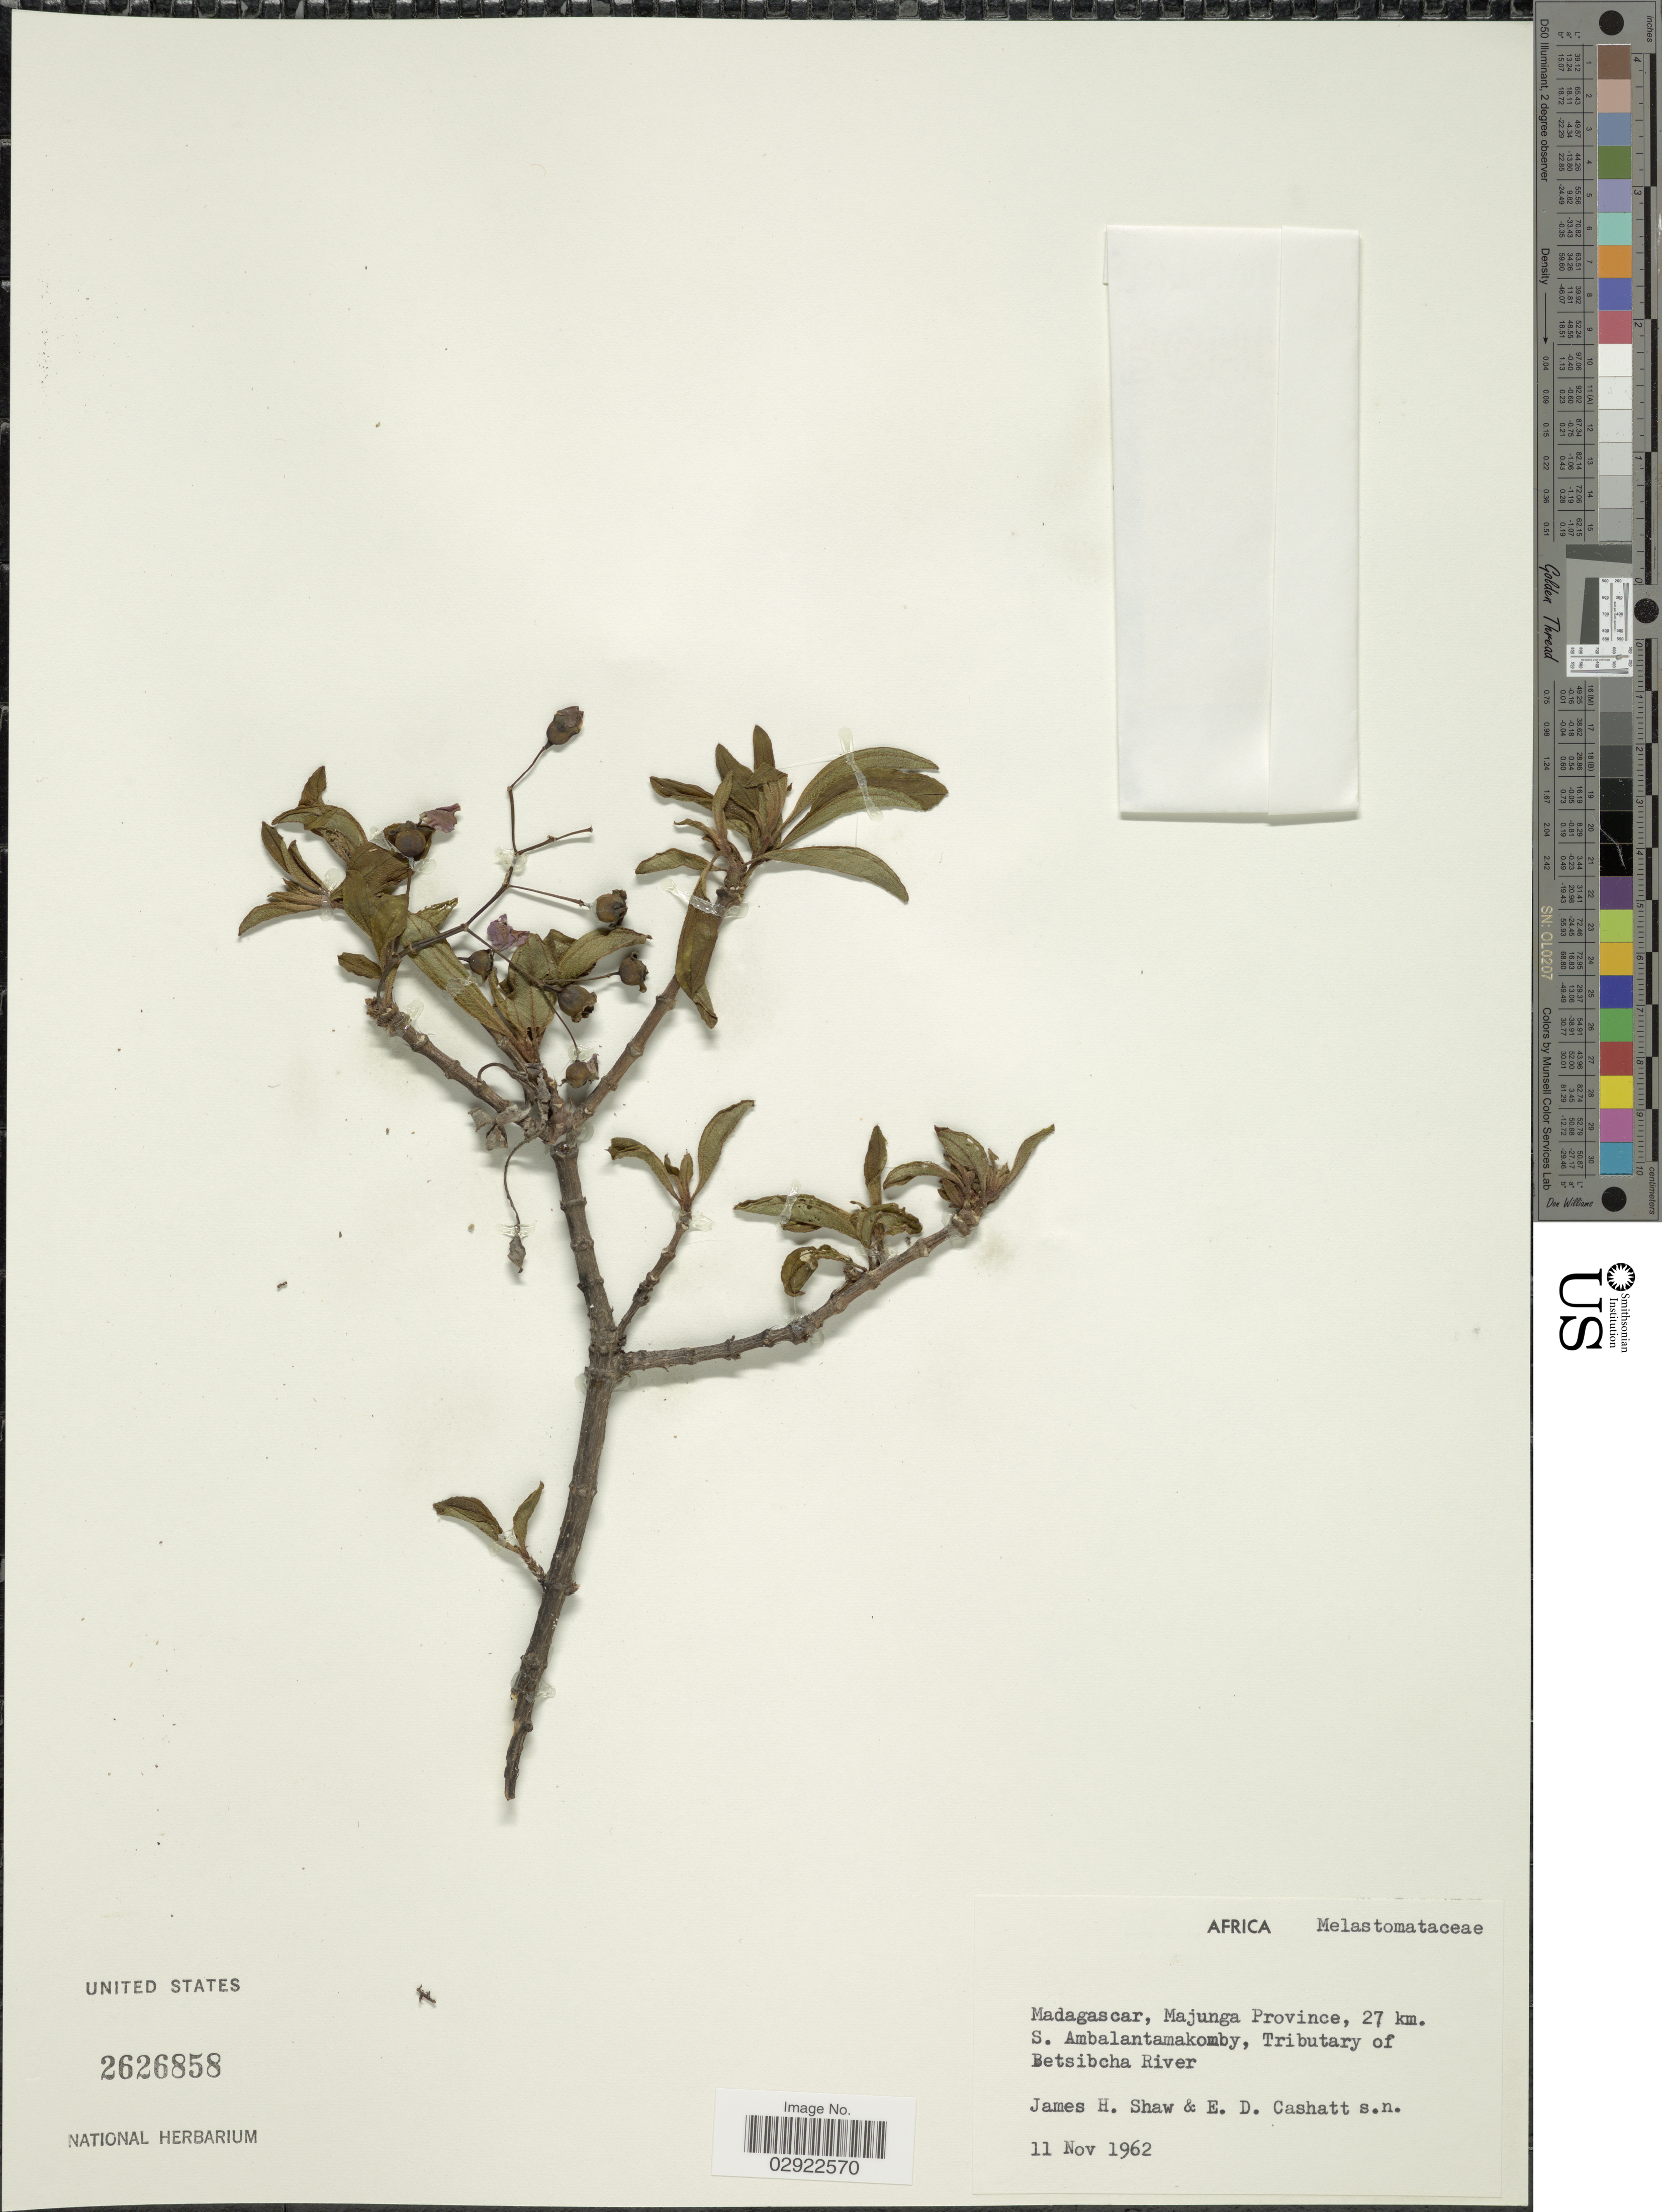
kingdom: Plantae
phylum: Tracheophyta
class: Magnoliopsida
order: Myrtales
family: Melastomataceae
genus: Dichaetanthera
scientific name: Dichaetanthera sp.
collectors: J. H. Shaw & E. Cashatt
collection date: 1962-11-11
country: Madagascar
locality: Majunga Province, 27 km. S. Ambalantamakomby, Tributary of Betsibcha River.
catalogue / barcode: US 2626858